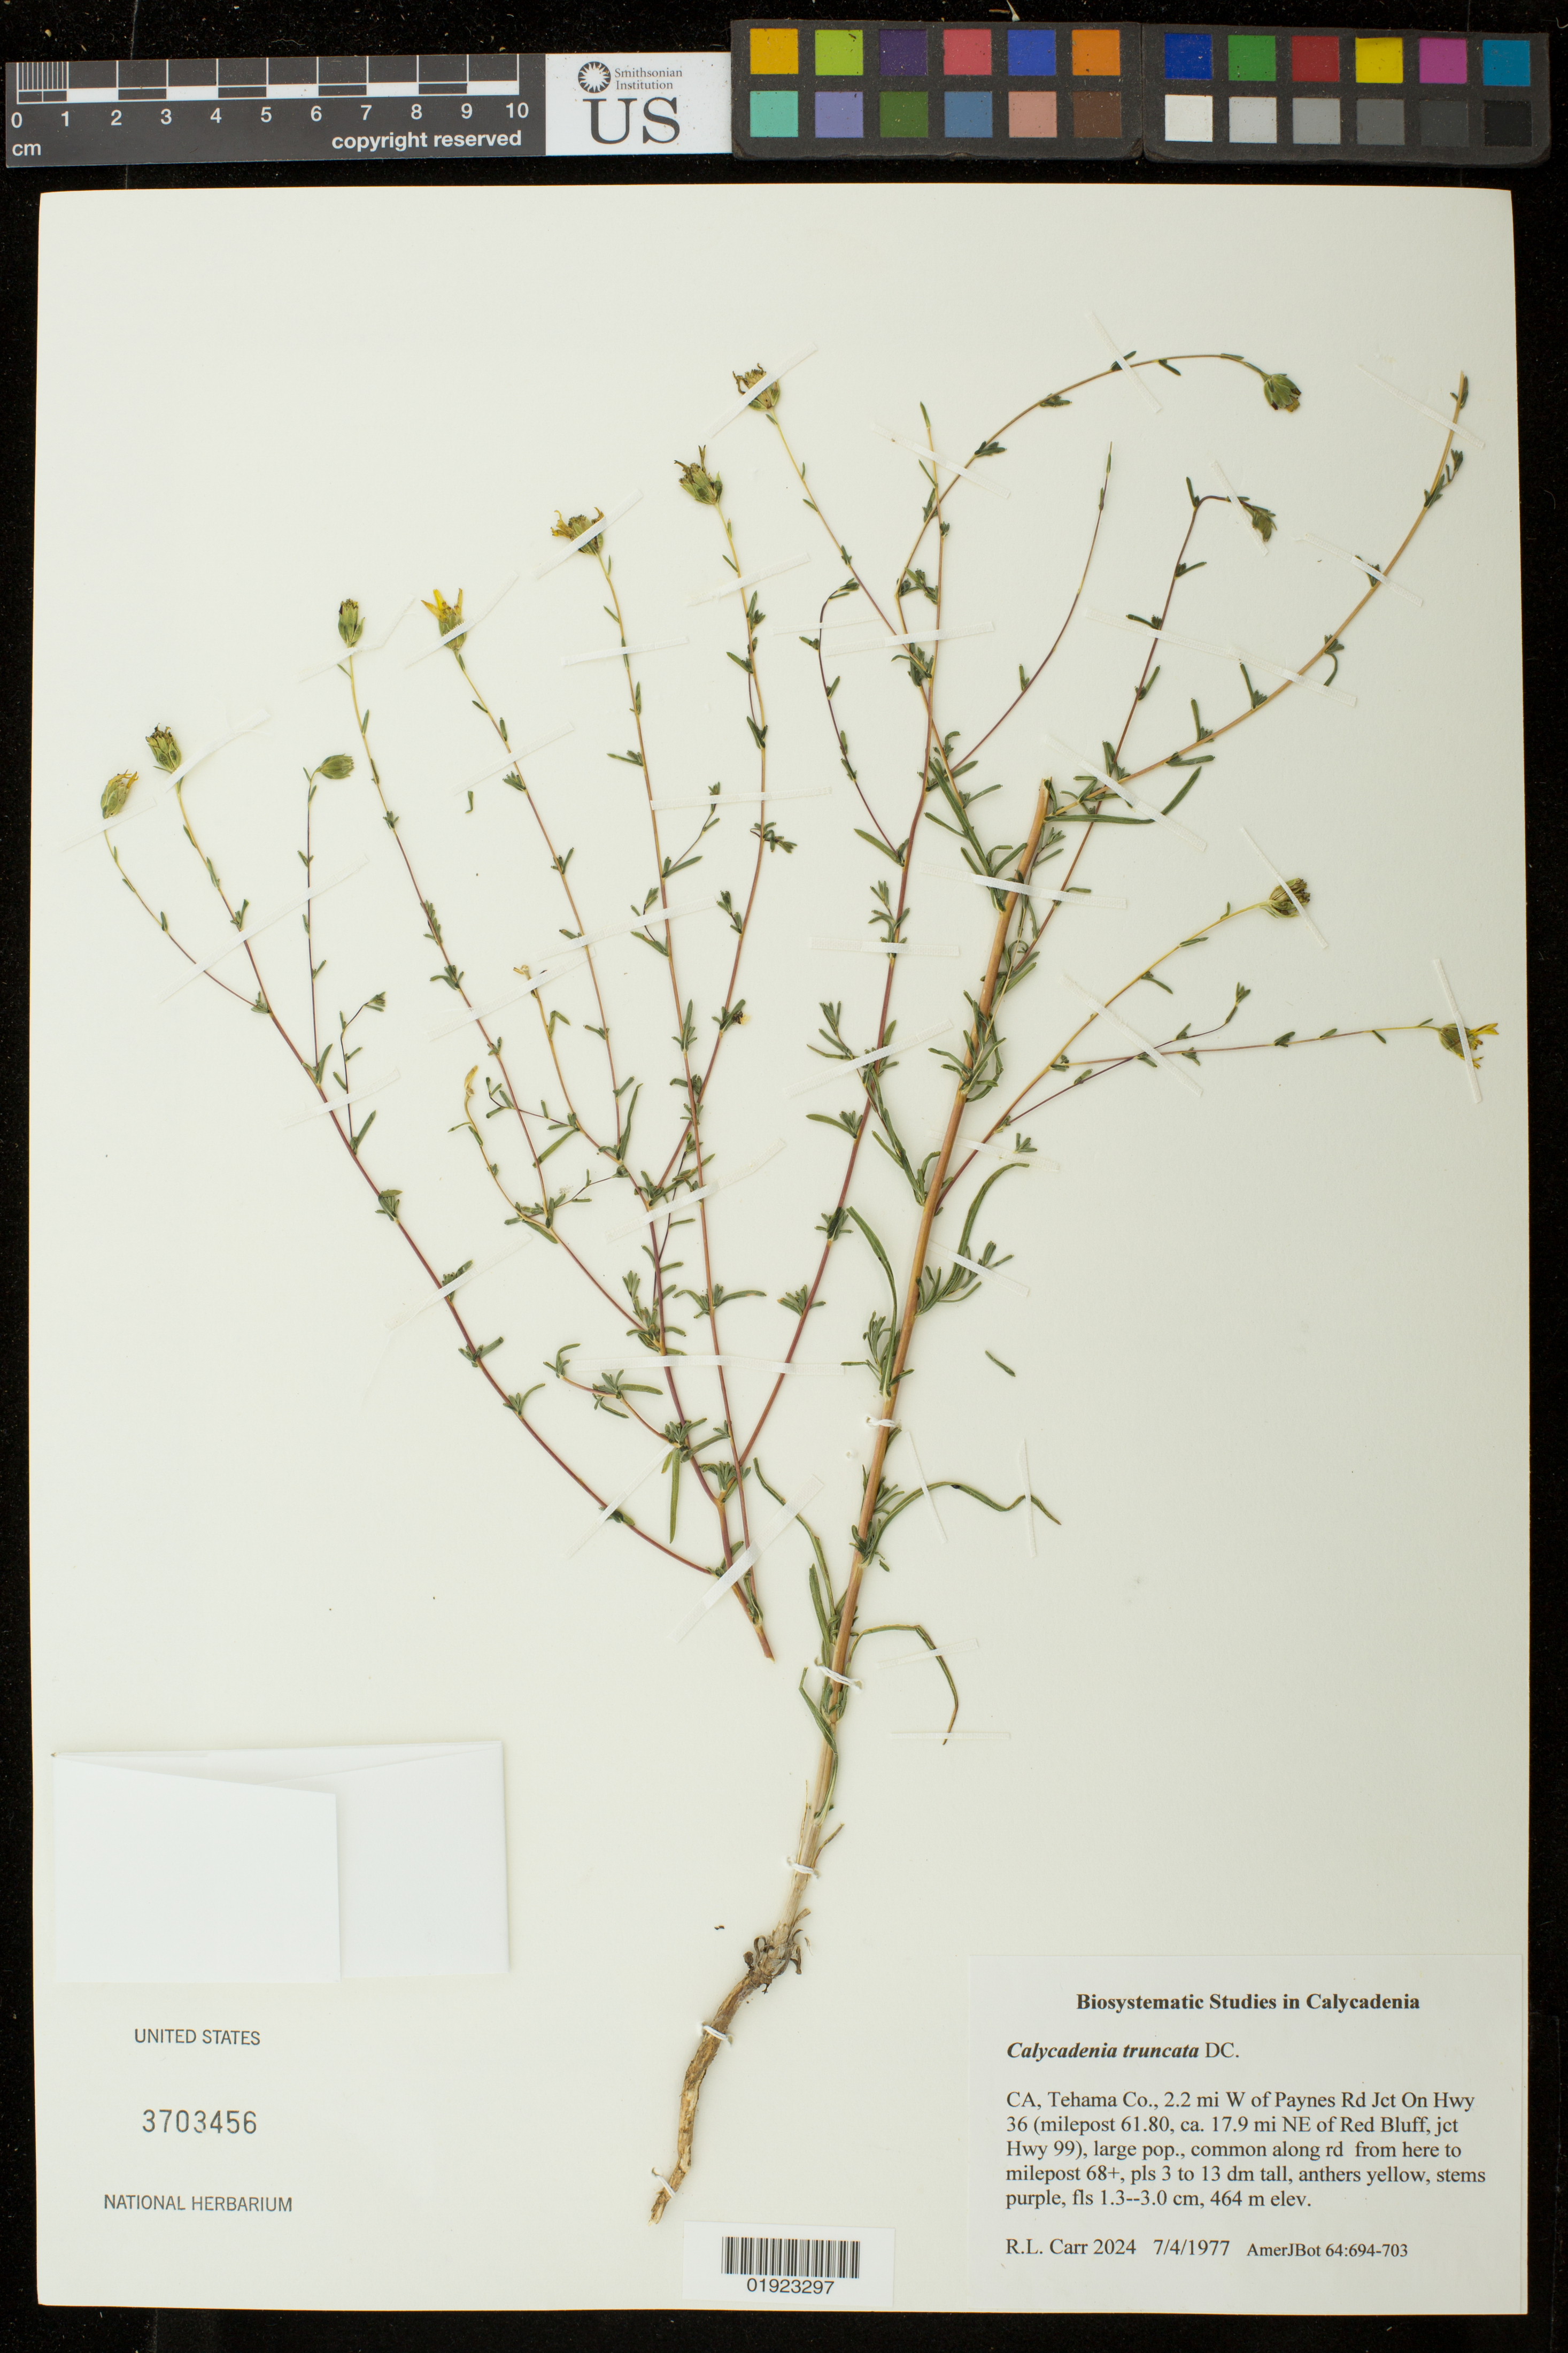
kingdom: Plantae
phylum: Tracheophyta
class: Magnoliopsida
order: Asterales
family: Asteraceae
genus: Calycadenia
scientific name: Calycadenia truncata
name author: DC.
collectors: R. Carr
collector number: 2024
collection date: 1977-07-04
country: United States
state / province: California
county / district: Tehama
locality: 2.2 mi W of Paynes Rd Jct on Hwy 36 (milepost 61.80, ca. 17.9 mi NE of Red Bluff, jct Hwy 99). Large pop., common along rd from here to milepost 68+.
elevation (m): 464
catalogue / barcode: US 3703456